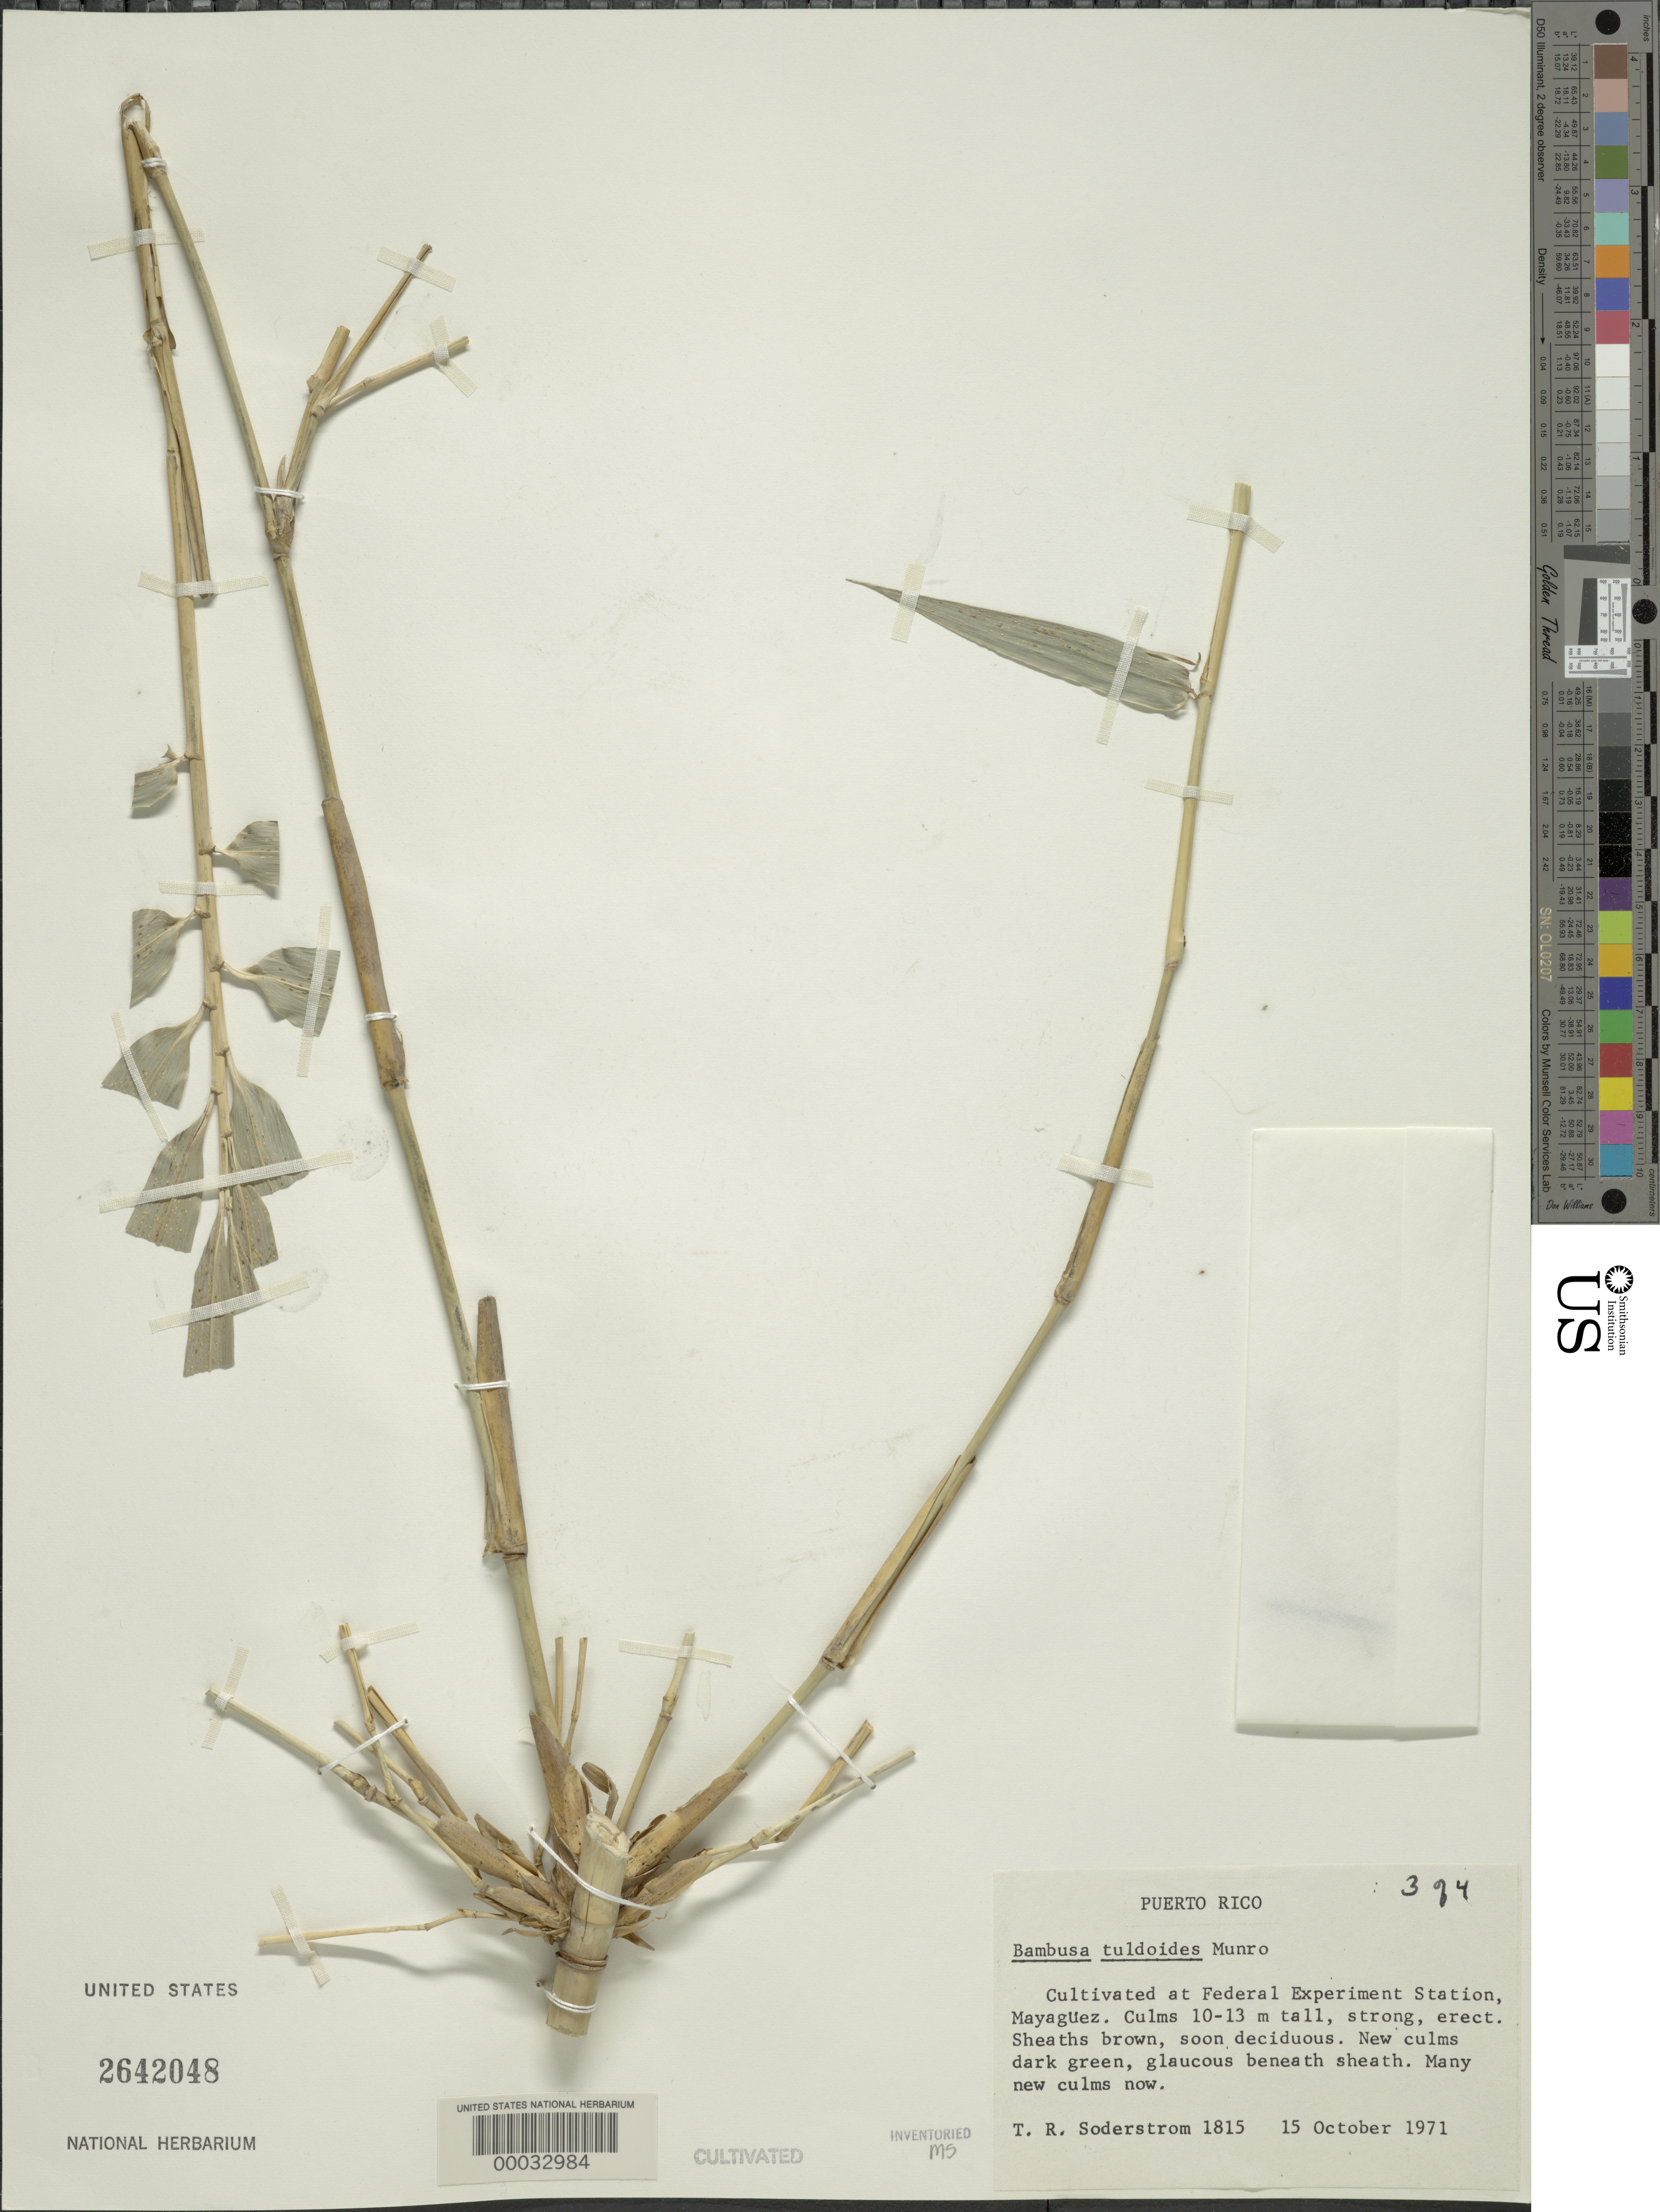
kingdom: Plantae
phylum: Tracheophyta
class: Liliopsida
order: Poales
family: Poaceae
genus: Bambusa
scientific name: Bambusa tuldoides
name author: Munro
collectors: T. R. Soderstrom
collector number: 1815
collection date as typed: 15 Oct 1971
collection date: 1971-10-15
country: Puerto Rico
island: Greater Antilles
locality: Federal experimental station-mayeguez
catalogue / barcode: US 2642048